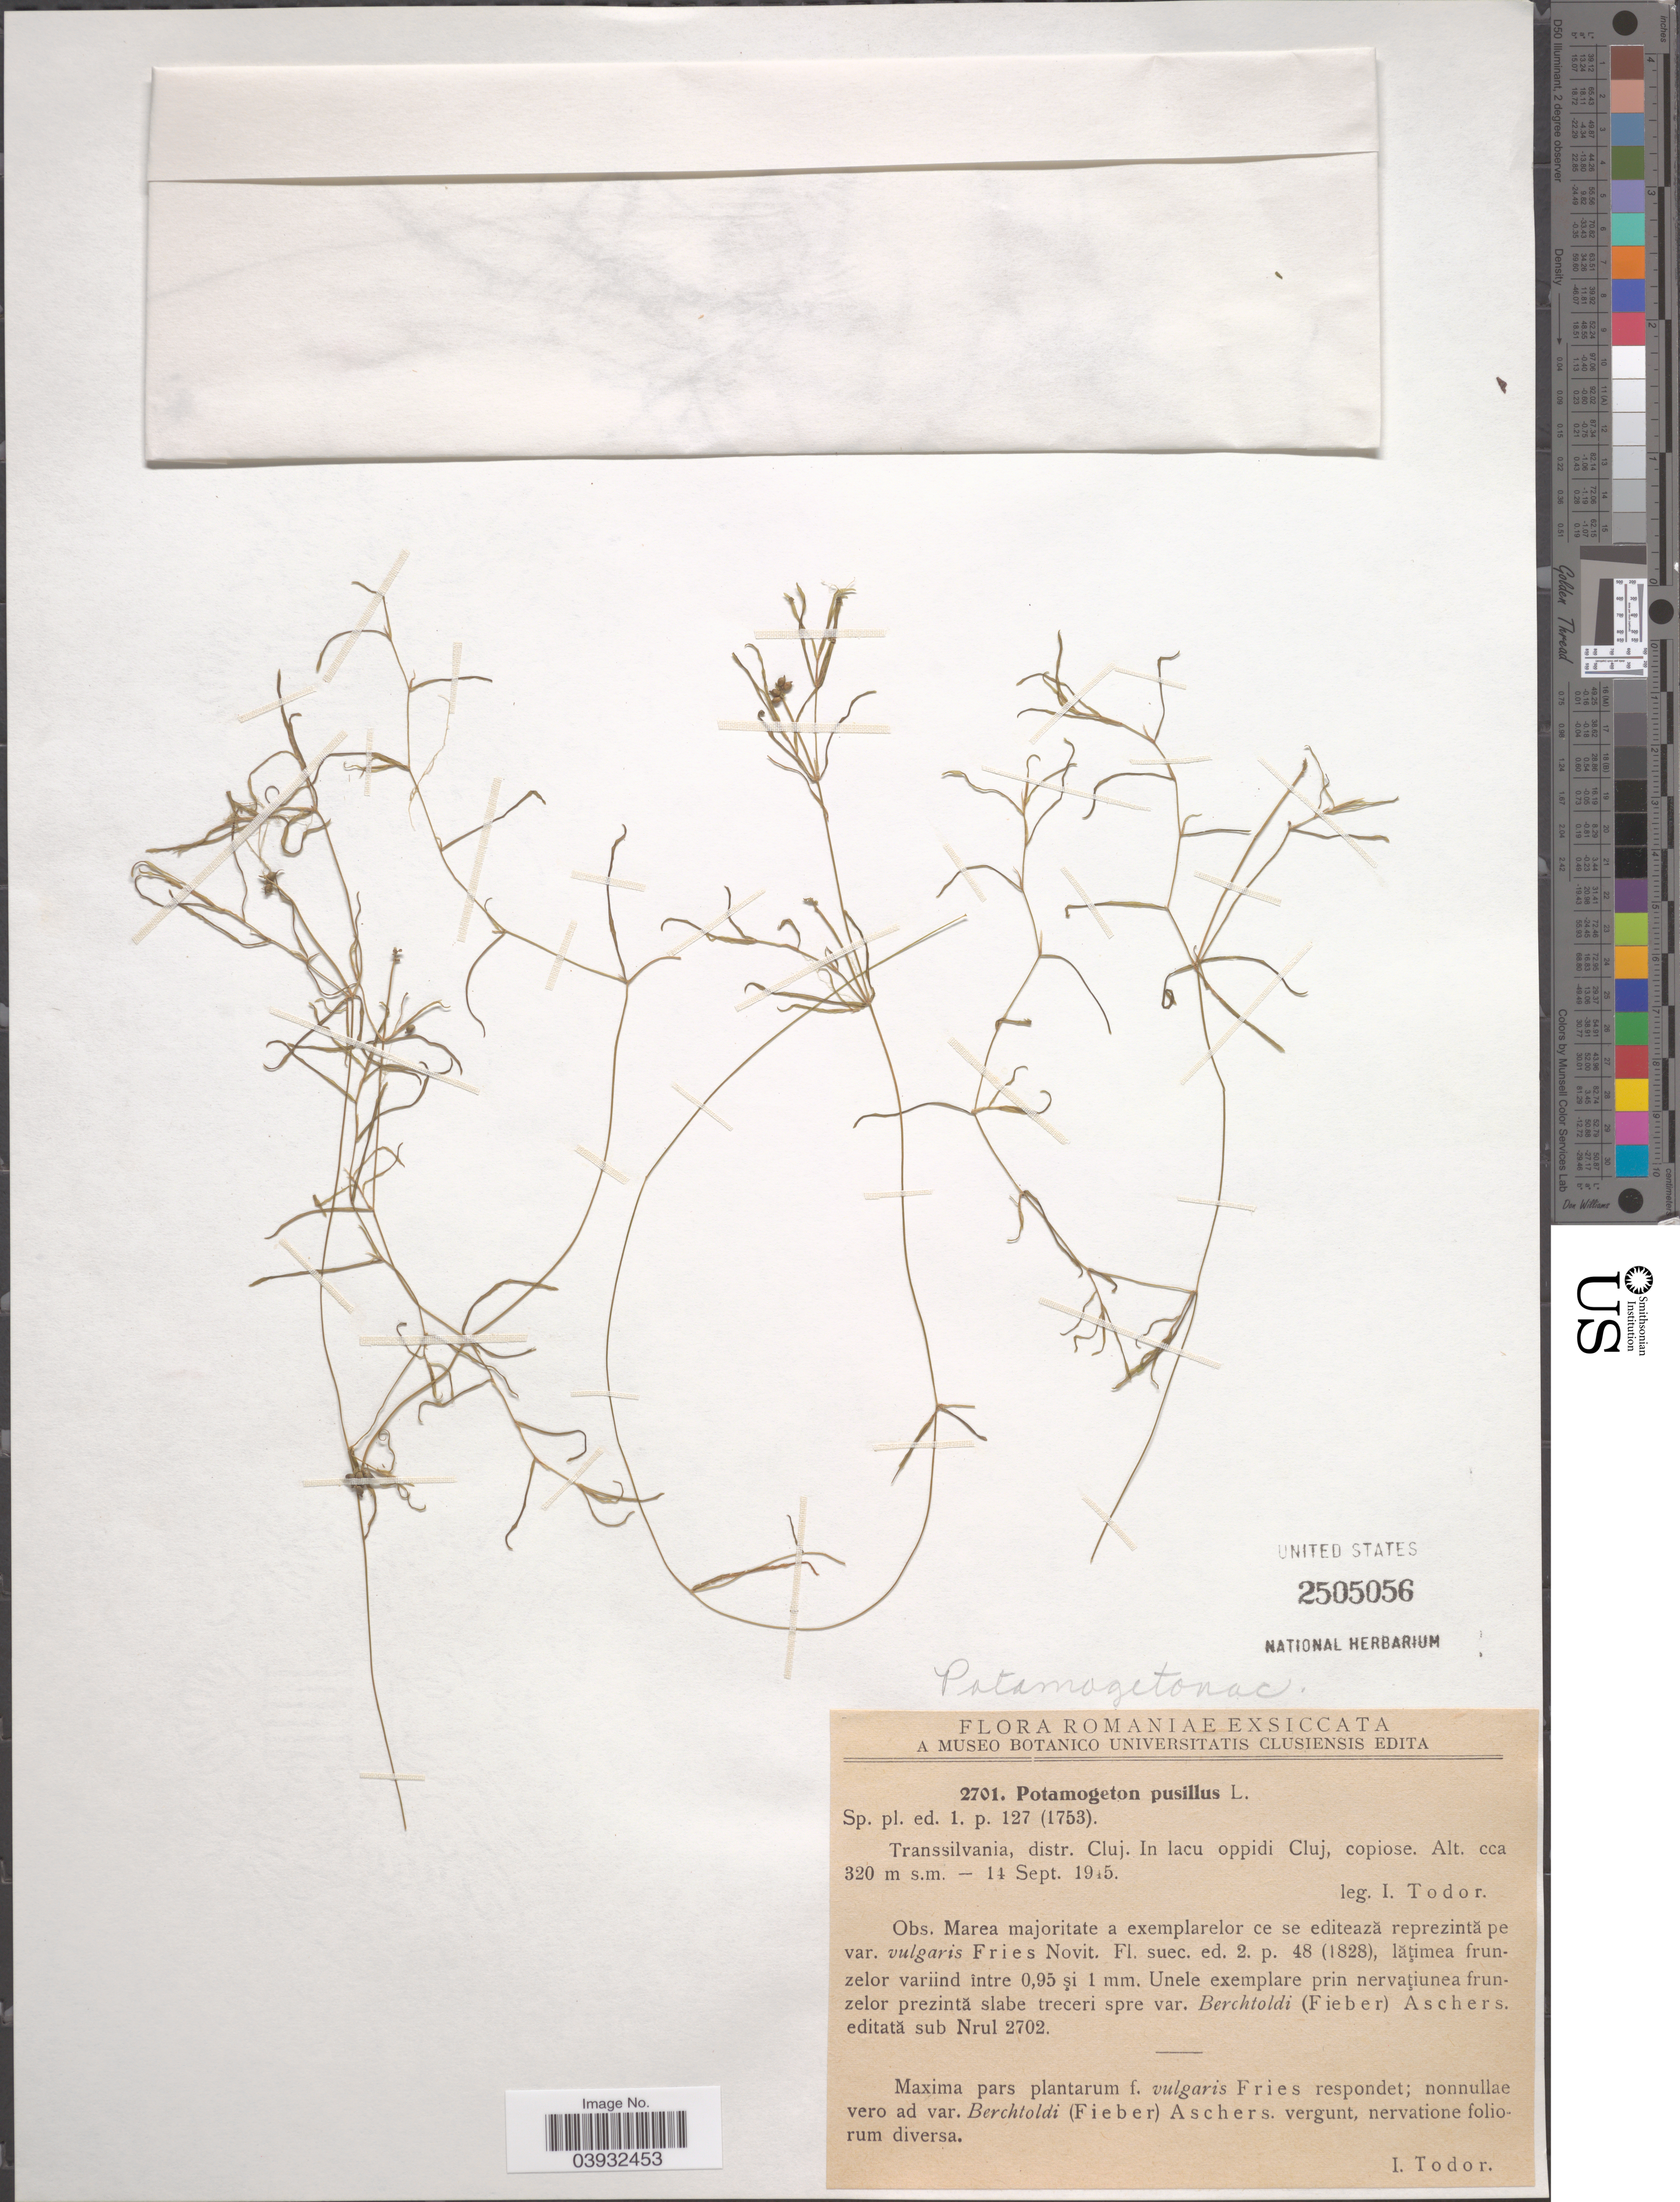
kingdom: Plantae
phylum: Tracheophyta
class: Liliopsida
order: Alismatales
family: Potamogetonaceae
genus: Potamogeton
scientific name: Potamogeton pusillus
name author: L.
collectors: I. Todor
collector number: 2701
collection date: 1945-09-14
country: Romania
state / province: Cluj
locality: Transsilvania, distr. Cluj. In lacu oppidi Cluj, copiose.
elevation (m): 320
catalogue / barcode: US 2505056